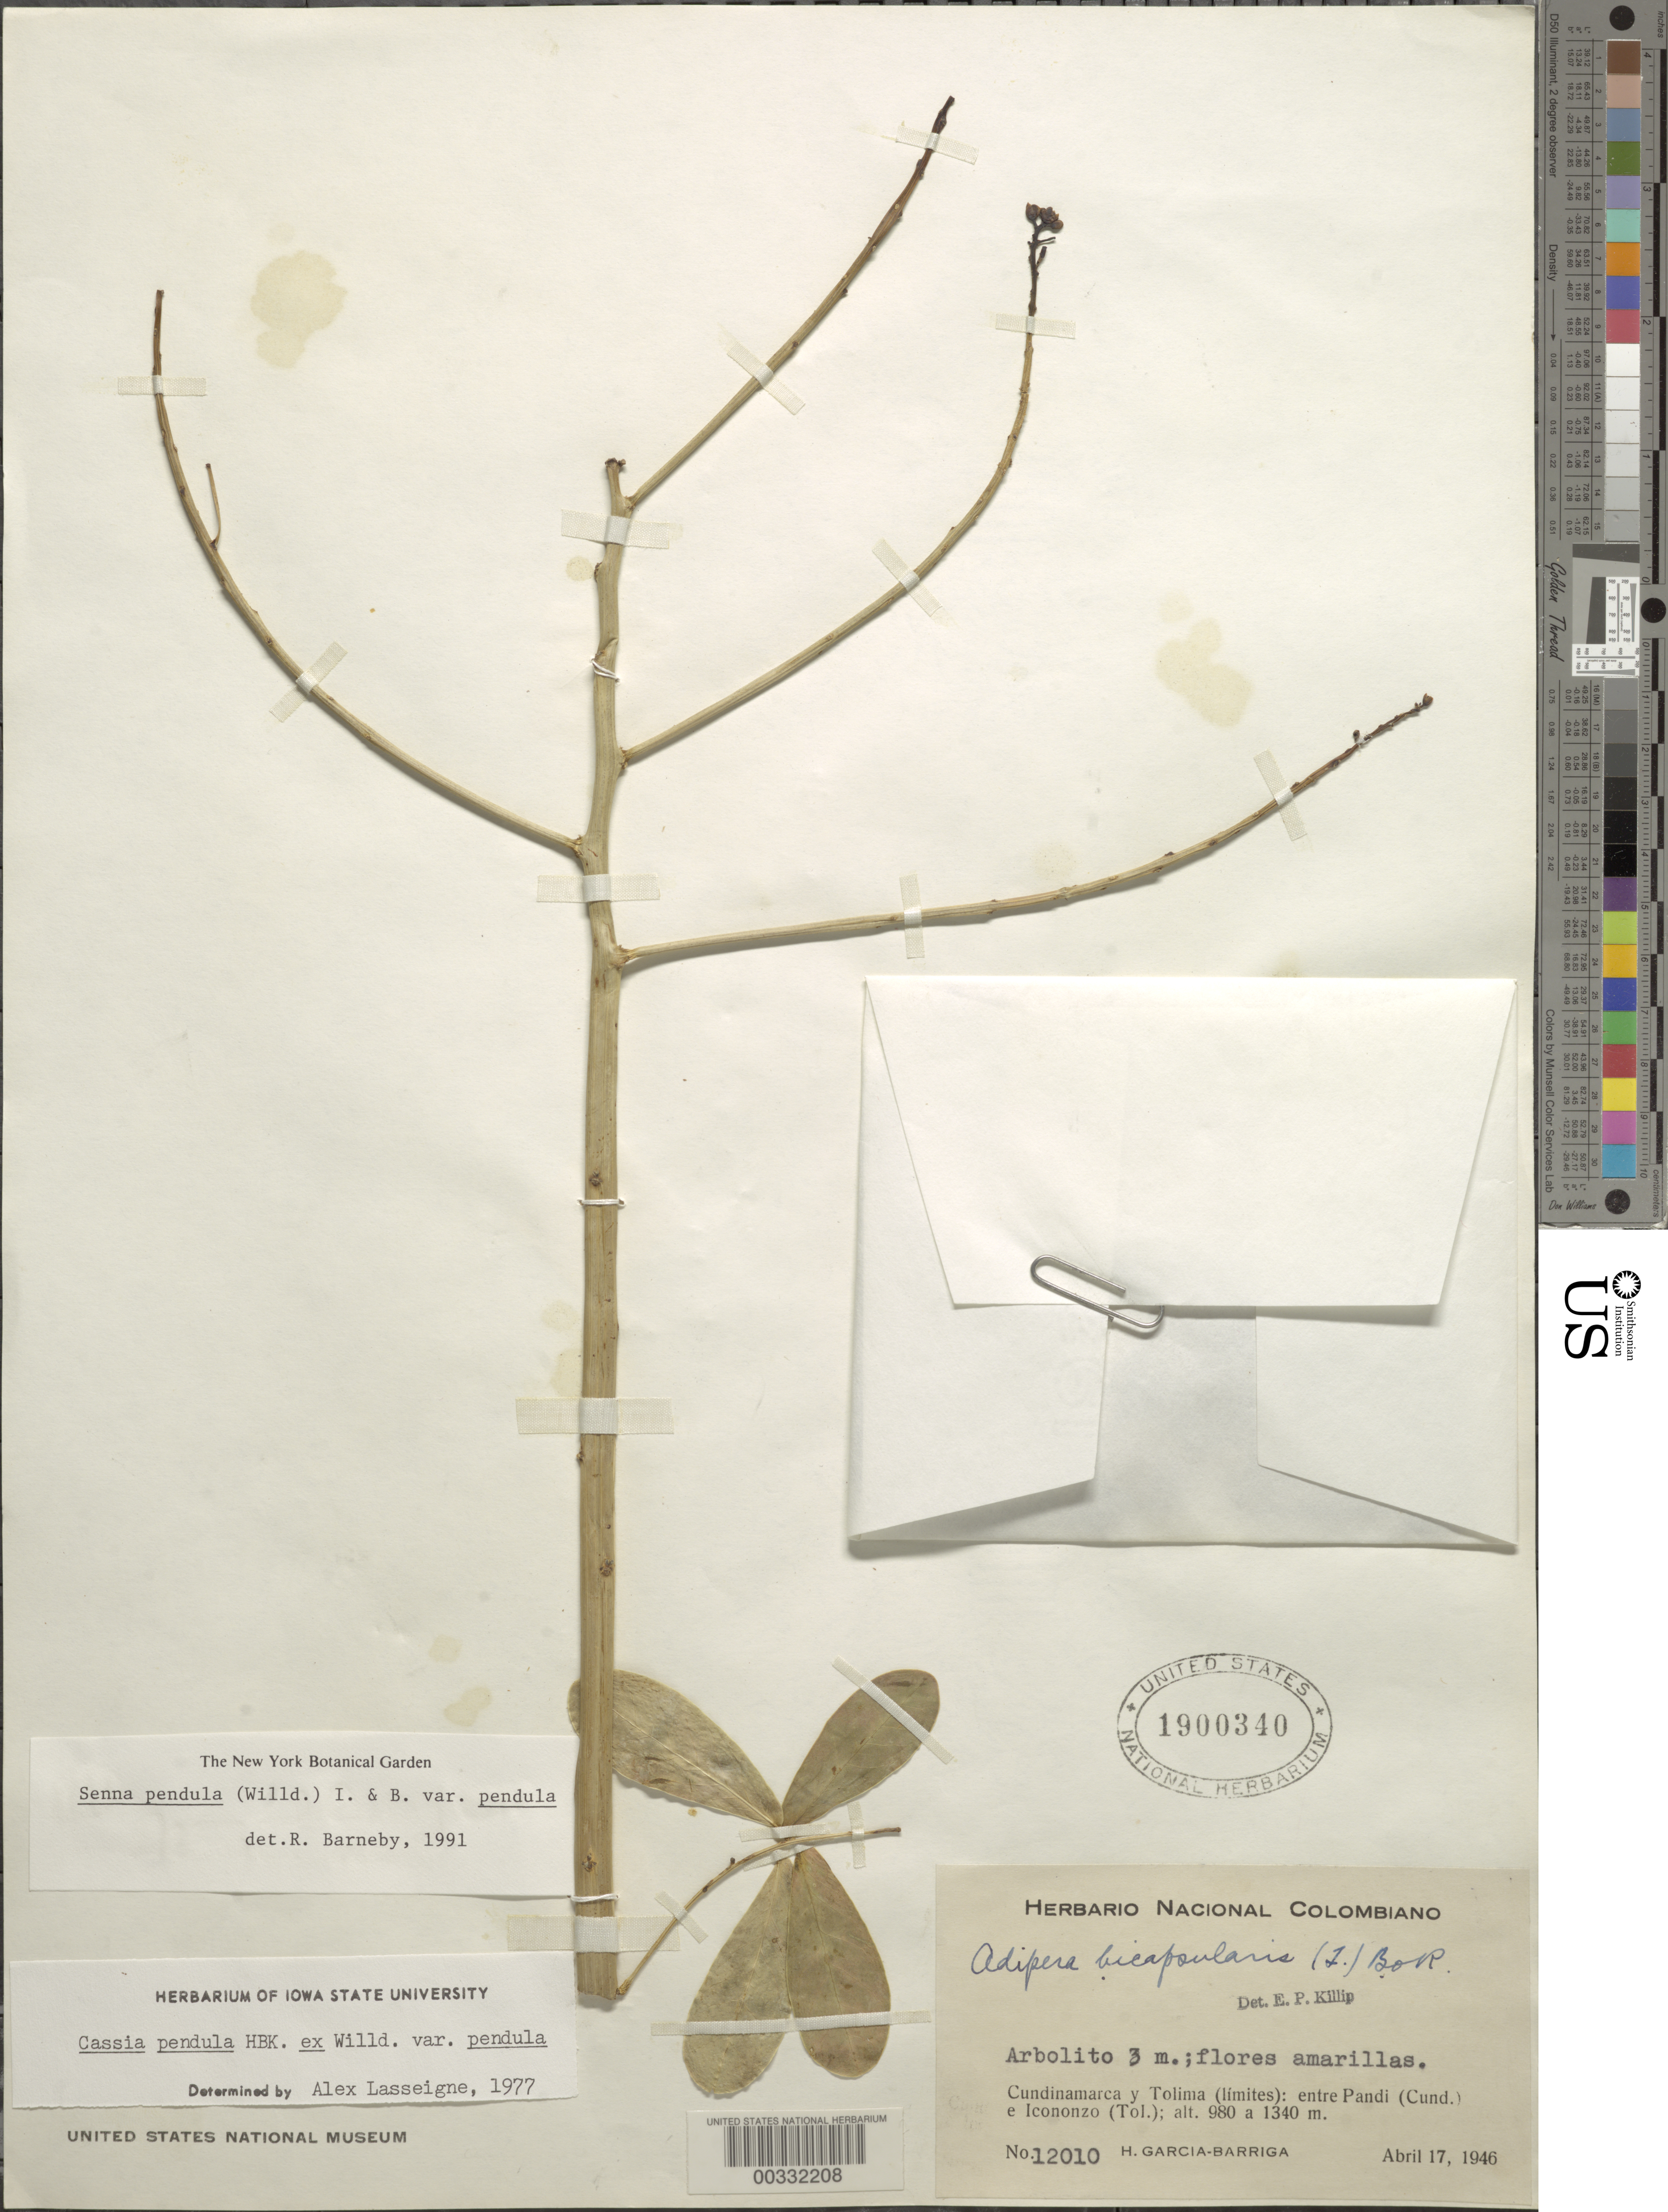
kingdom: Plantae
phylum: Tracheophyta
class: Magnoliopsida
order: Fabales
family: Fabaceae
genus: Senna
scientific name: Senna pendula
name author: (Humb. & Bonpl. ex Willd.) H.S. Irwin & Barneby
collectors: H. García Barriga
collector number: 12010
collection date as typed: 17 Apr 1946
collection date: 1946-04-17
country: Colombia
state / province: Cundinamarca / Tolima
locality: Between Pandi (Cund.) and Icononzo (Tol.)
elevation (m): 980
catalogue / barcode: US 1900340